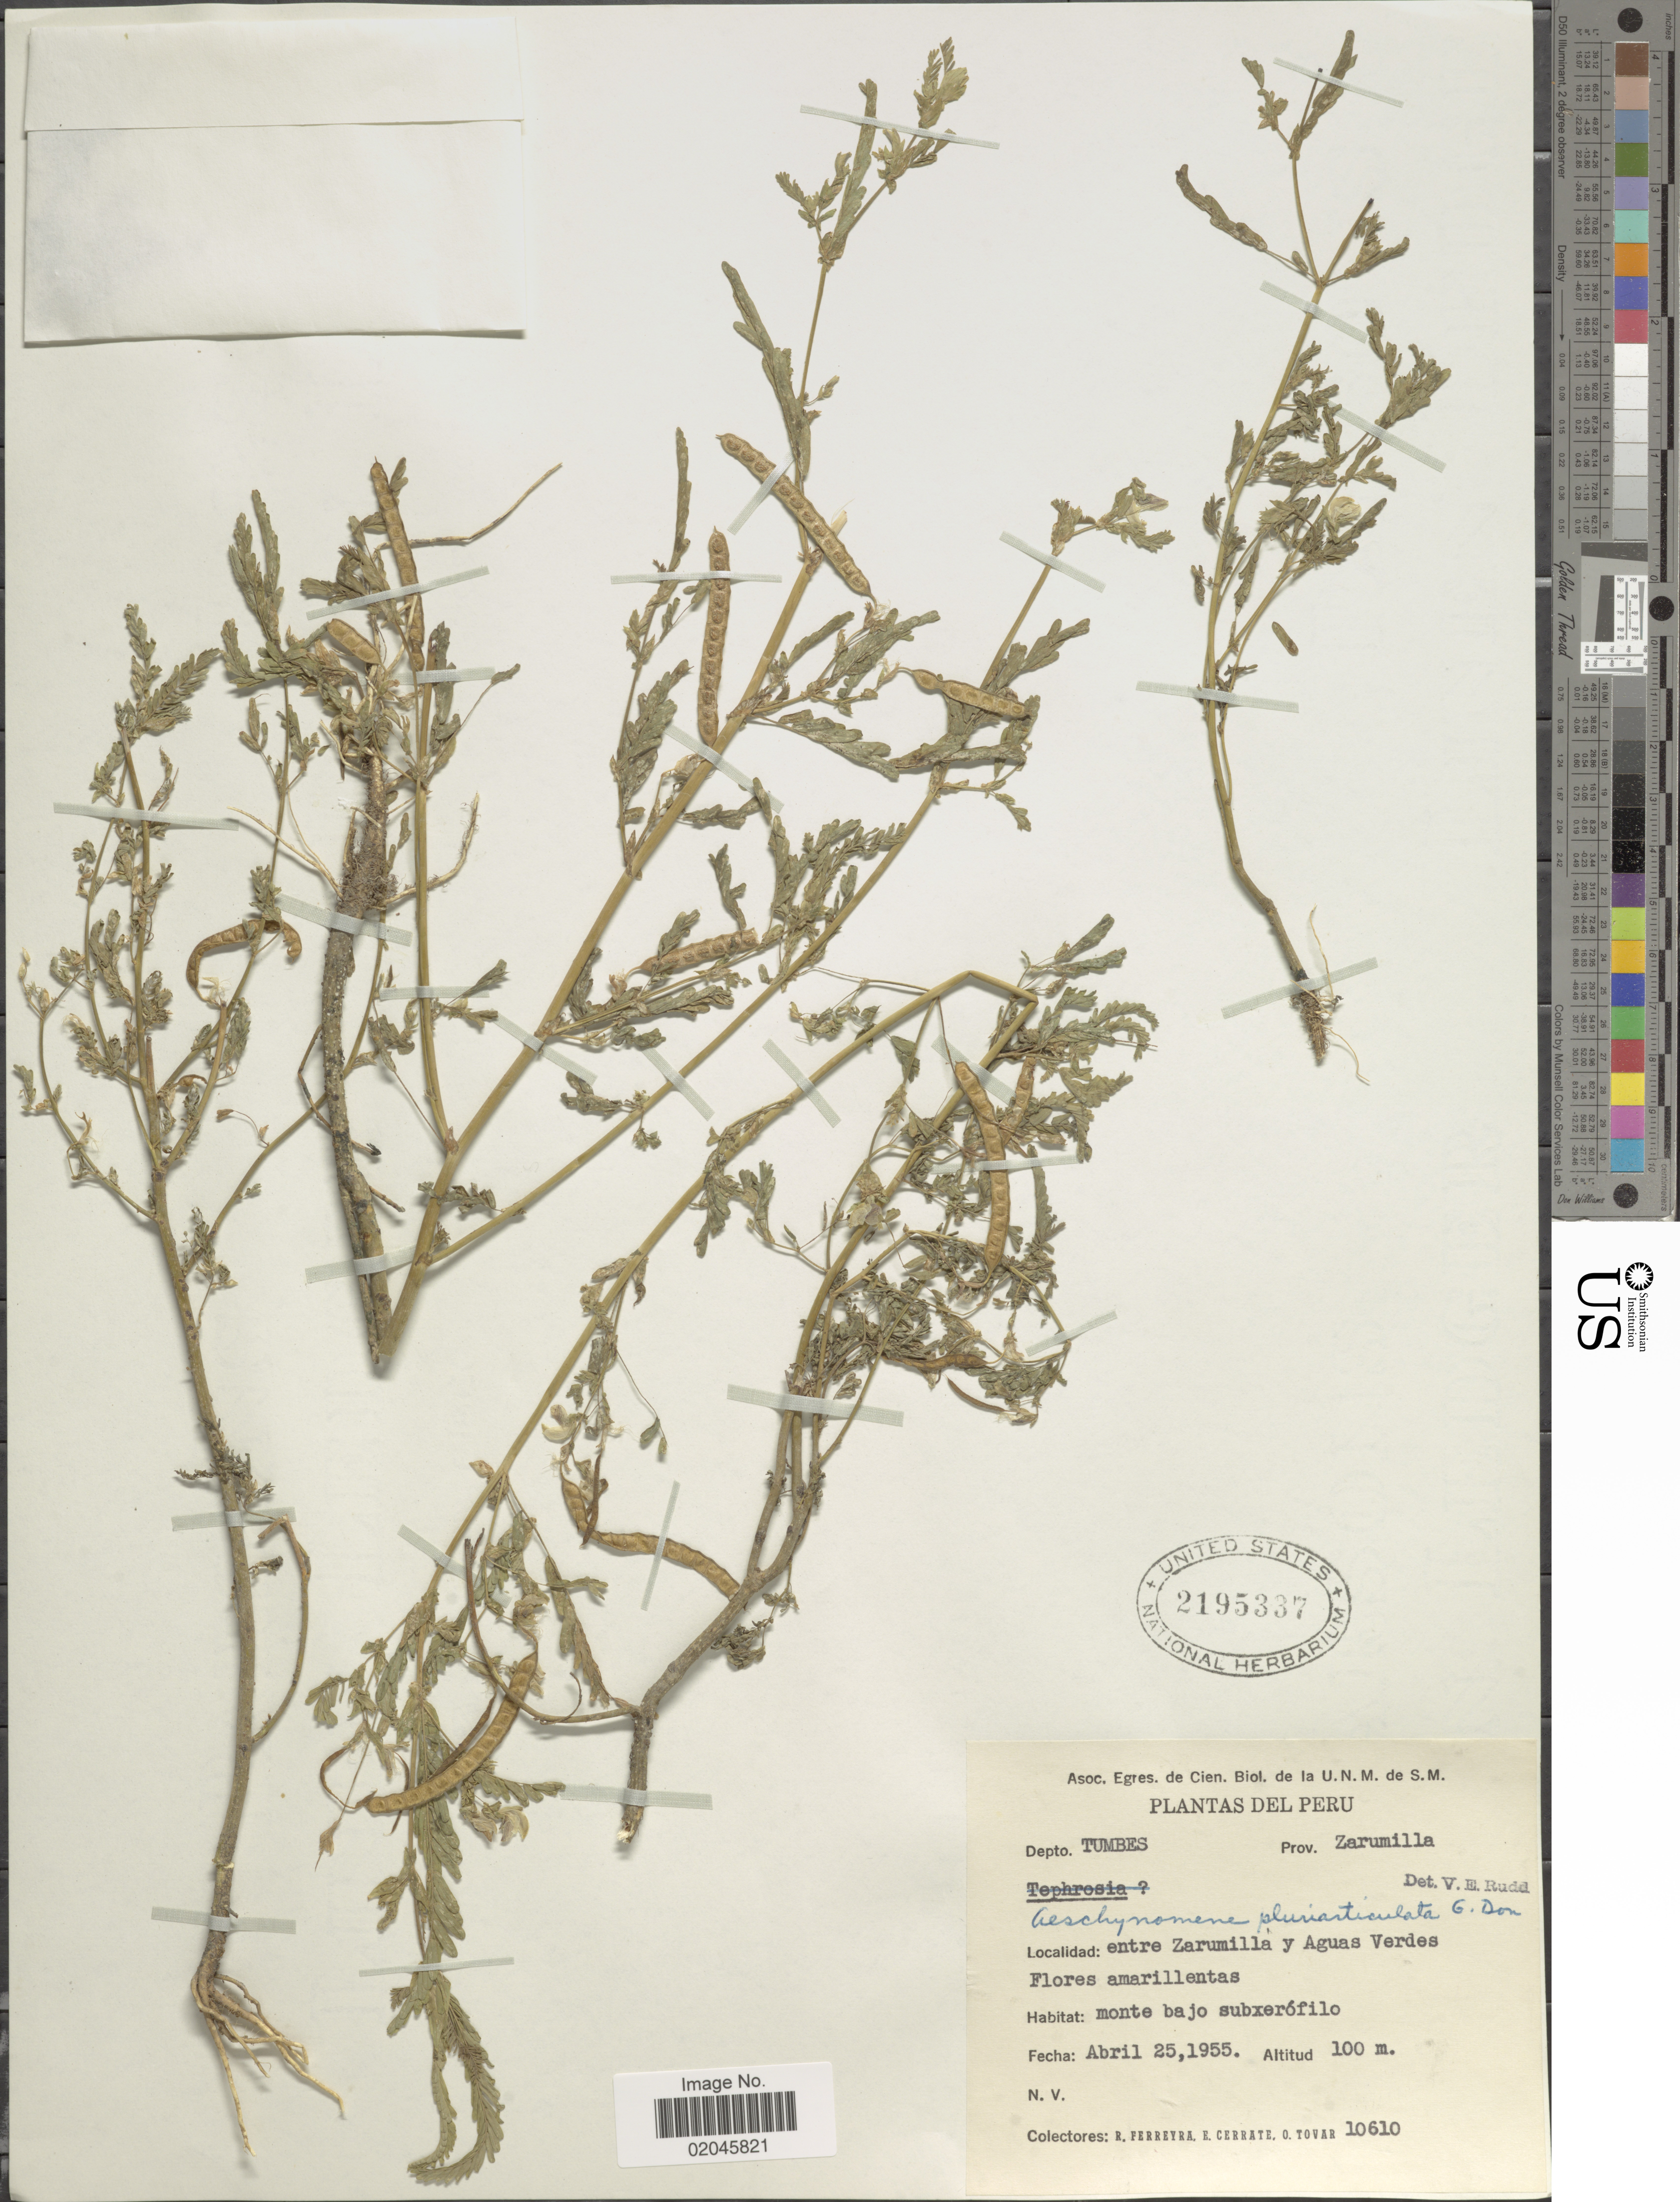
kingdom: Plantae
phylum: Tracheophyta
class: Magnoliopsida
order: Fabales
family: Fabaceae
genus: Aeschynomene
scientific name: Aeschynomene pluriarticulata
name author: G. Don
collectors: R. A. Ferreyra, E. Cerrate & Ó. Tovar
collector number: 10610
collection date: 1955-04-25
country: Peru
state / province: Tumbes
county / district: Zarumilla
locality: Prov. Zarumilla, entre Zarumilla y Aguas Verdes, monte bajo subxerofilo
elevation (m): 100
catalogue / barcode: US 2195337